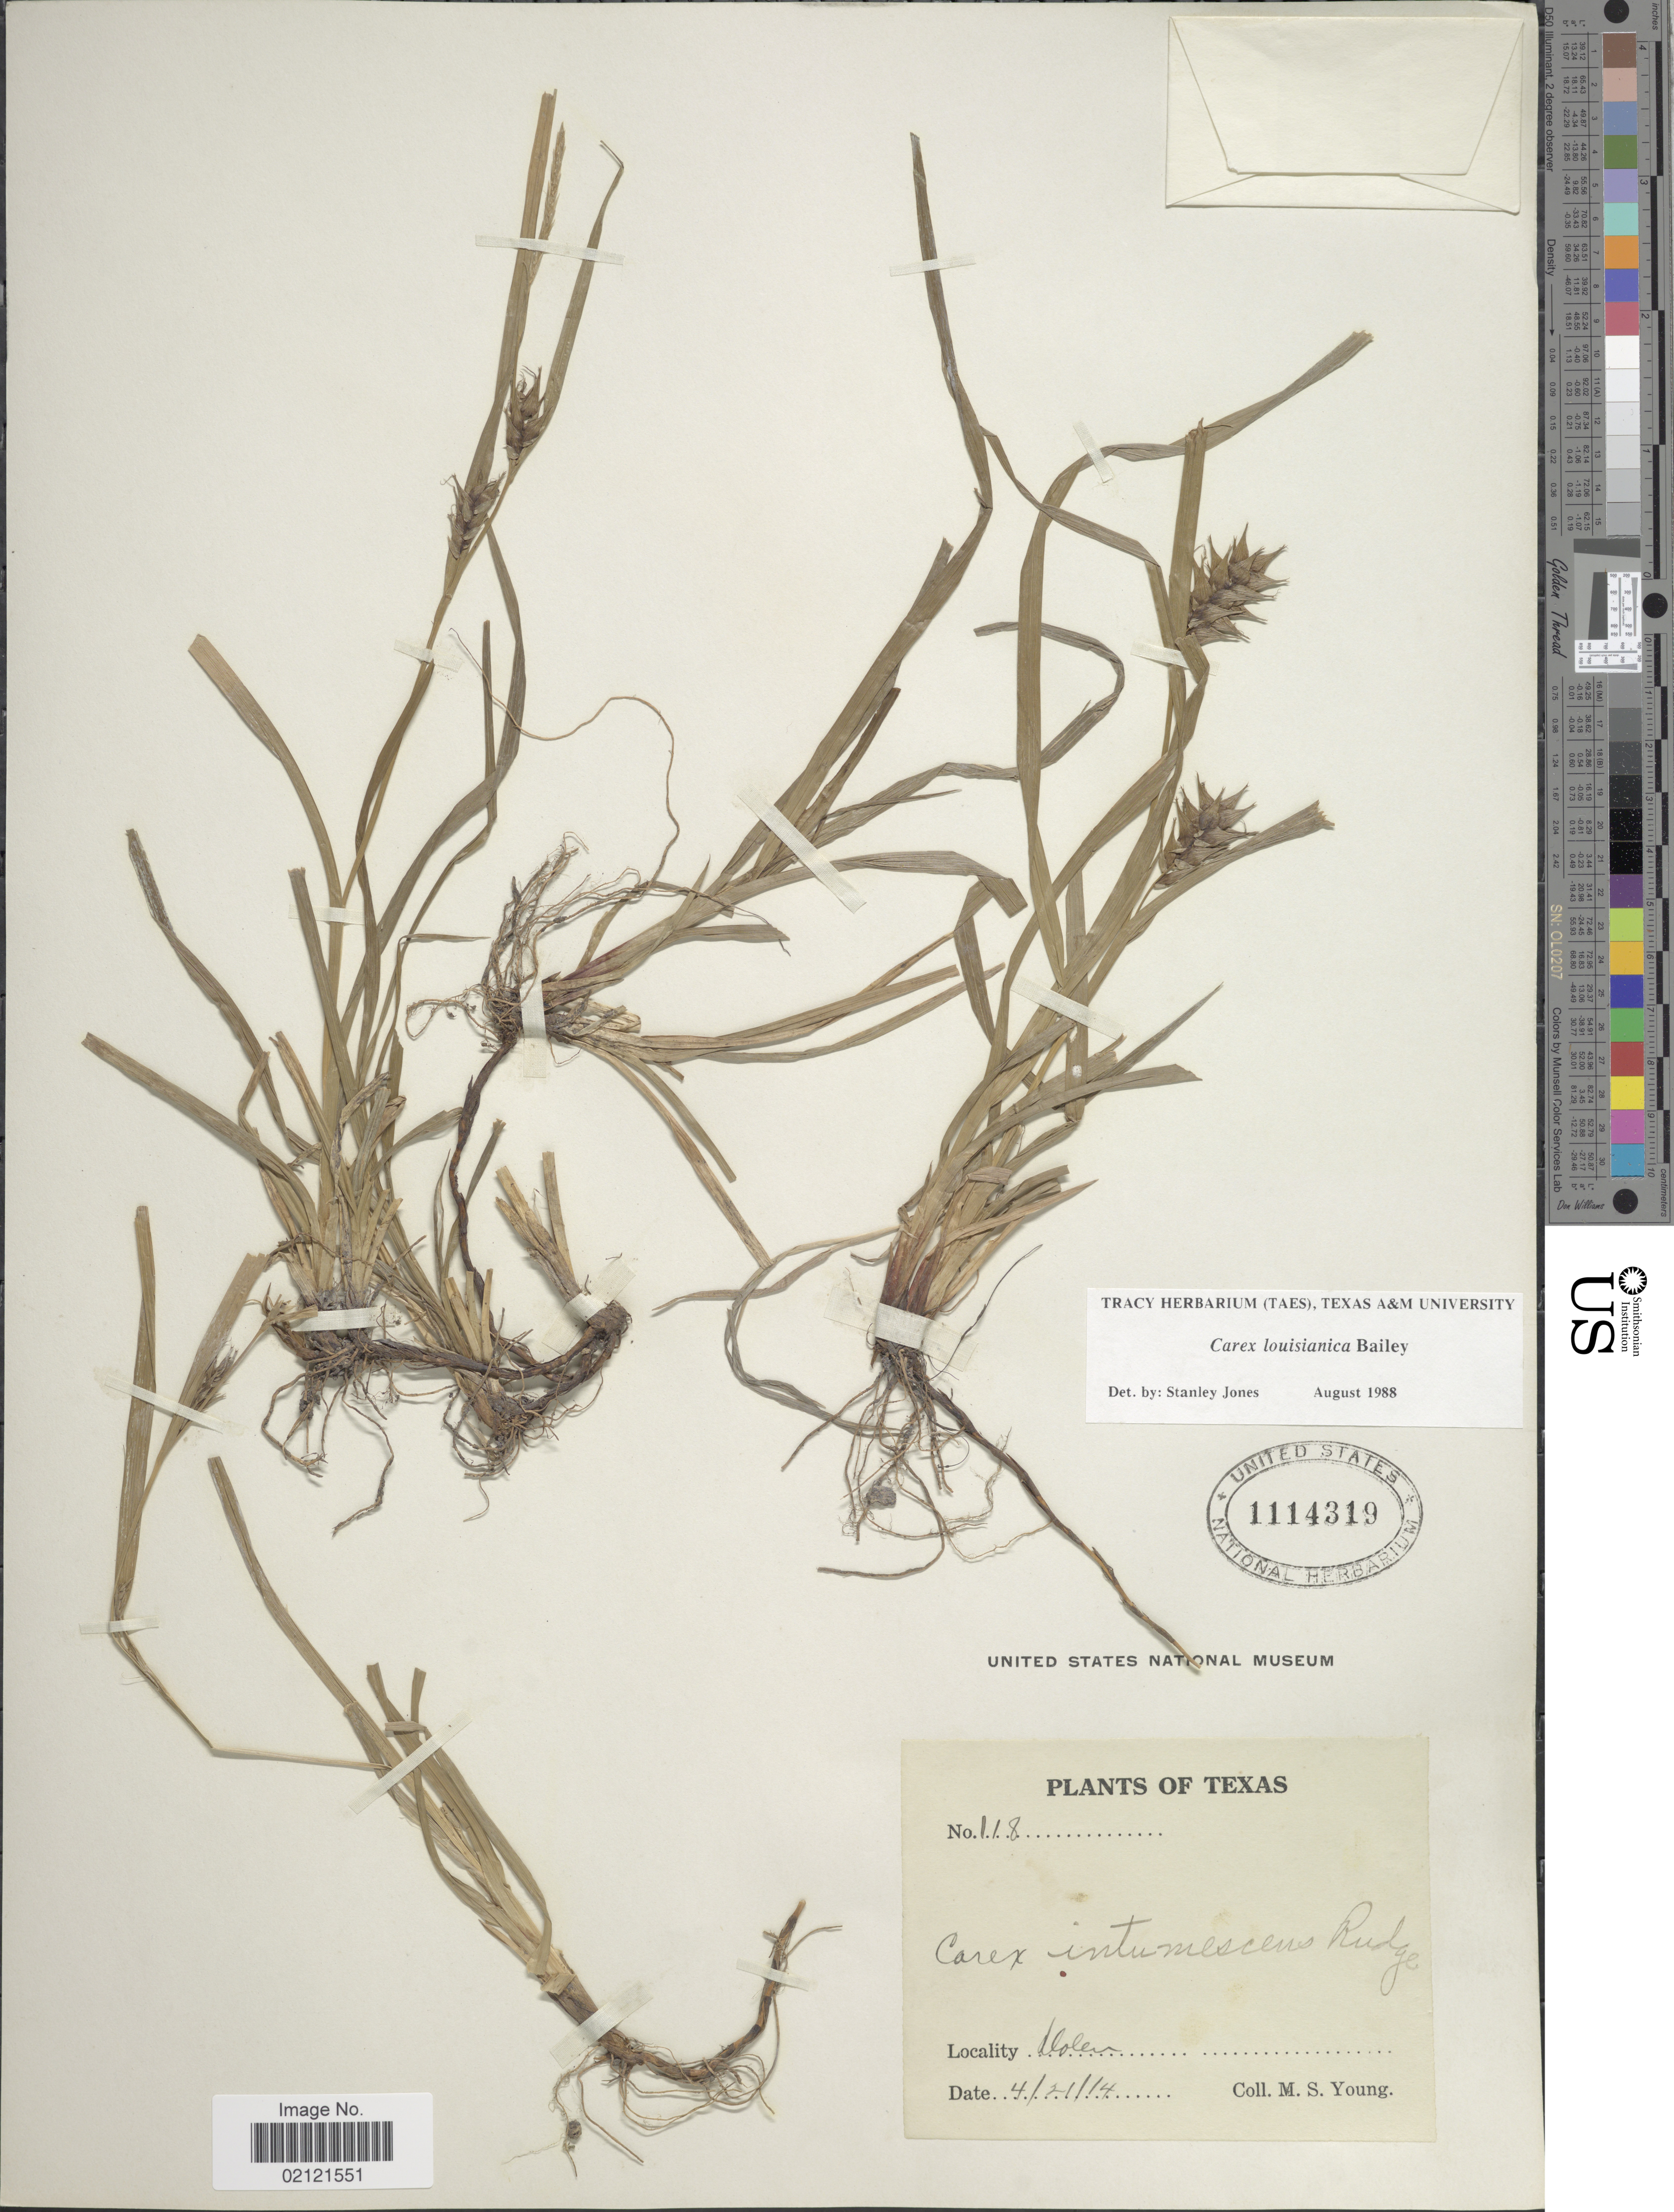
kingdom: Plantae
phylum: Tracheophyta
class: Liliopsida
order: Poales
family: Cyperaceae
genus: Carex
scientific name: Carex louisianica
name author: L.H. Bailey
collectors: M. Young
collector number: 118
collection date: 1914-04-21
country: United States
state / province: Texas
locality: Dolen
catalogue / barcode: US 1114319